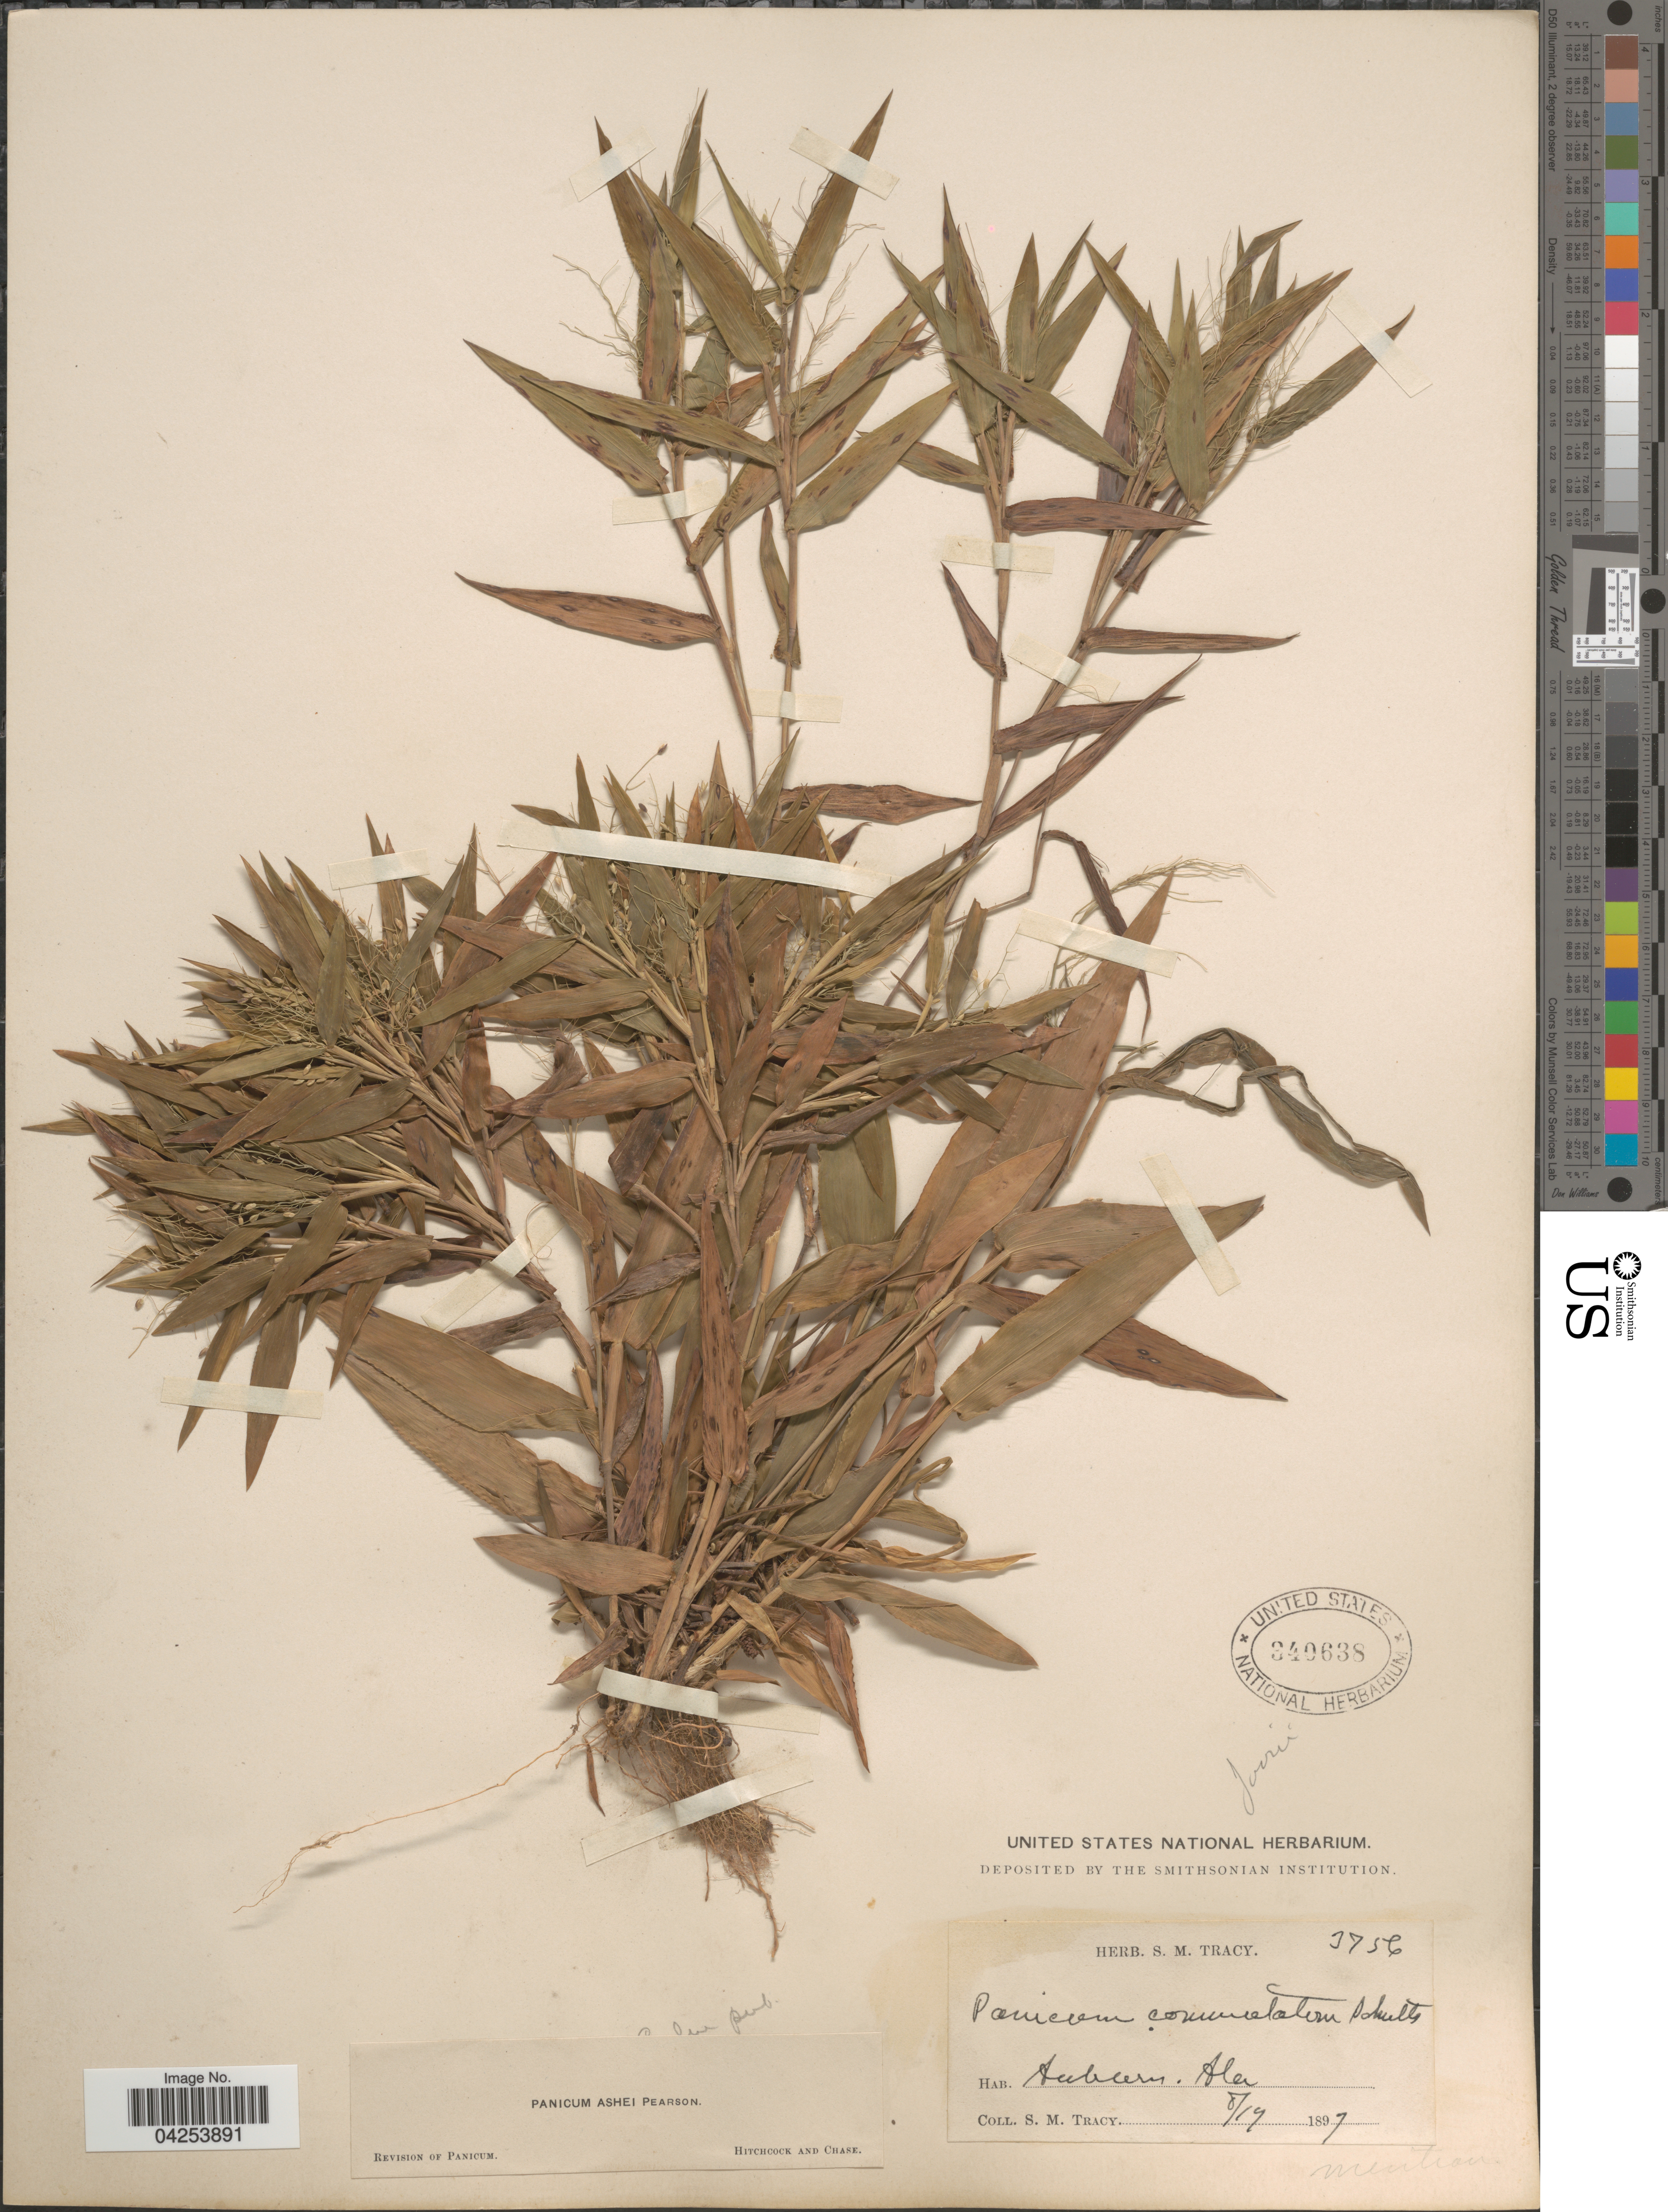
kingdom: Plantae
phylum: Tracheophyta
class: Liliopsida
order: Poales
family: Poaceae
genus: Dichanthelium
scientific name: Dichanthelium commutatum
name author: (Schult.) Gould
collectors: S. M. Tracy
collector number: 3756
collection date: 1897-08-19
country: United States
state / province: Alabama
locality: Auburn.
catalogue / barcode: US 340638